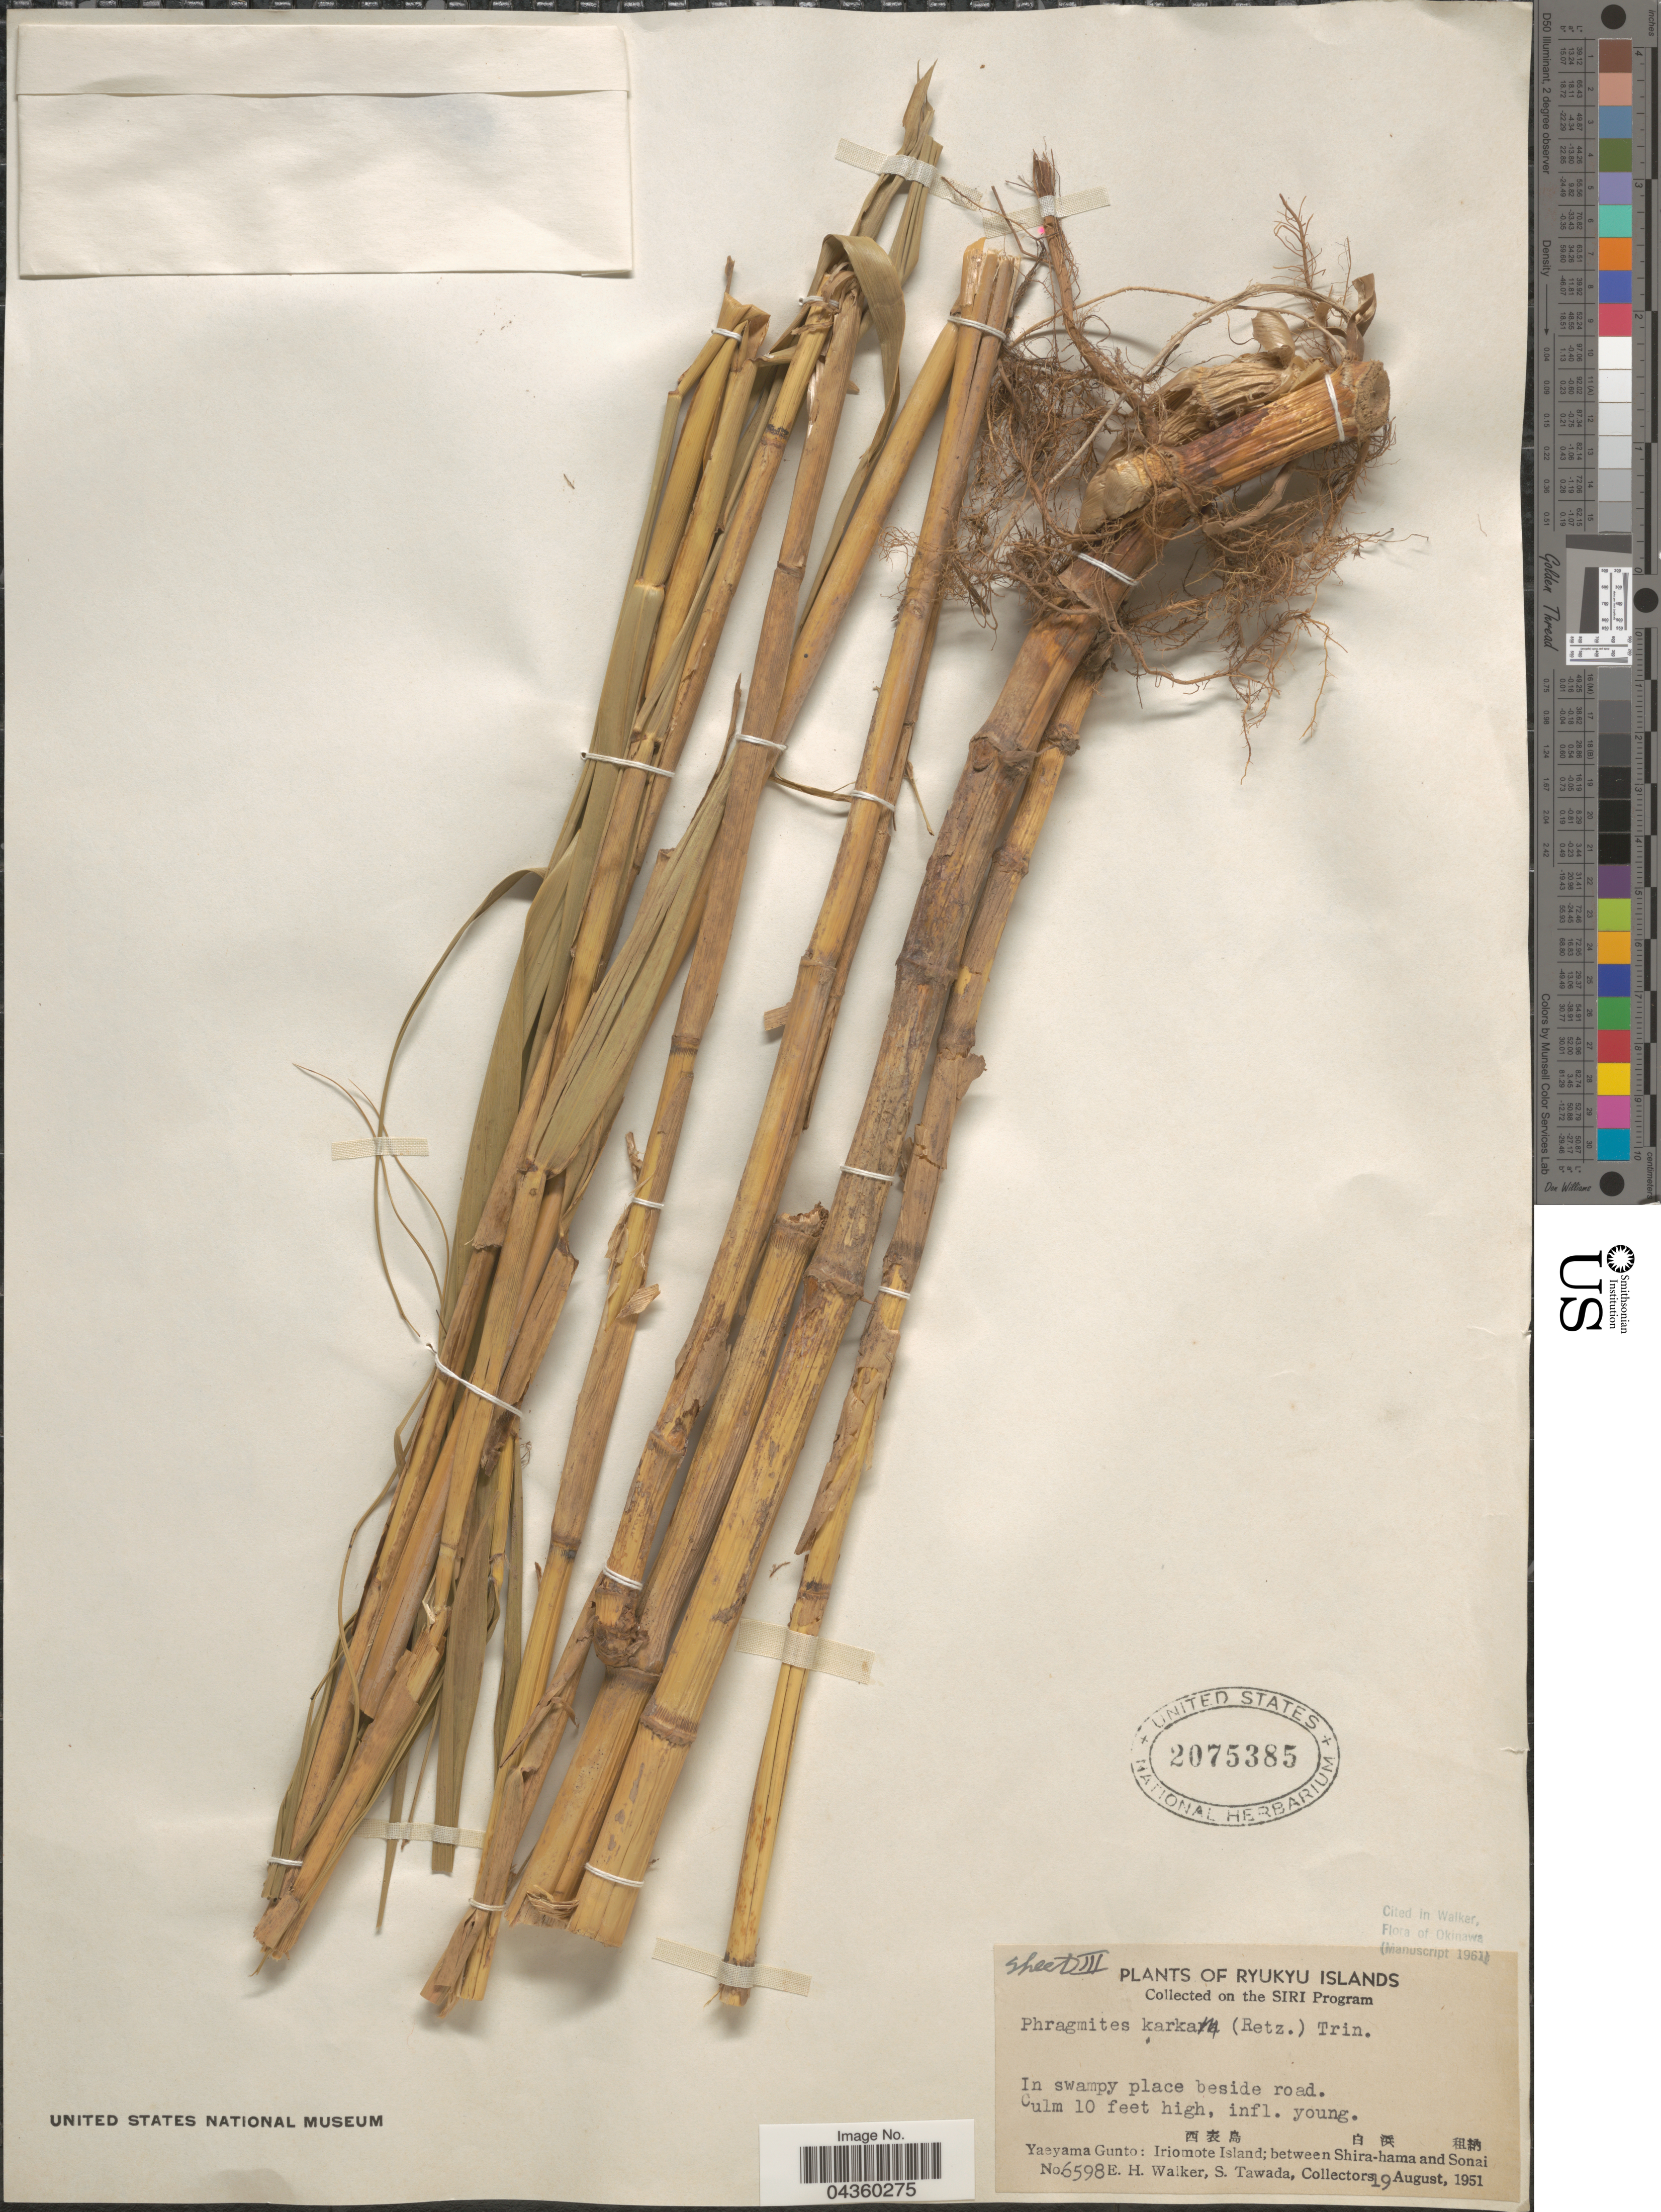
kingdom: Plantae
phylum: Tracheophyta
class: Liliopsida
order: Poales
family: Poaceae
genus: Phragmites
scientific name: Phragmites karka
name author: (Retz.) Trin. ex Steud.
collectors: E. H. Walker & S. Tawada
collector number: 6598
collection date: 1951-08-19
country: Japan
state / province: Okinawa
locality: Ryukyu Islands. Yaeyama Gunto: Iriomote Island; between Shira-hama and Sonai.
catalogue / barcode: US 2075385